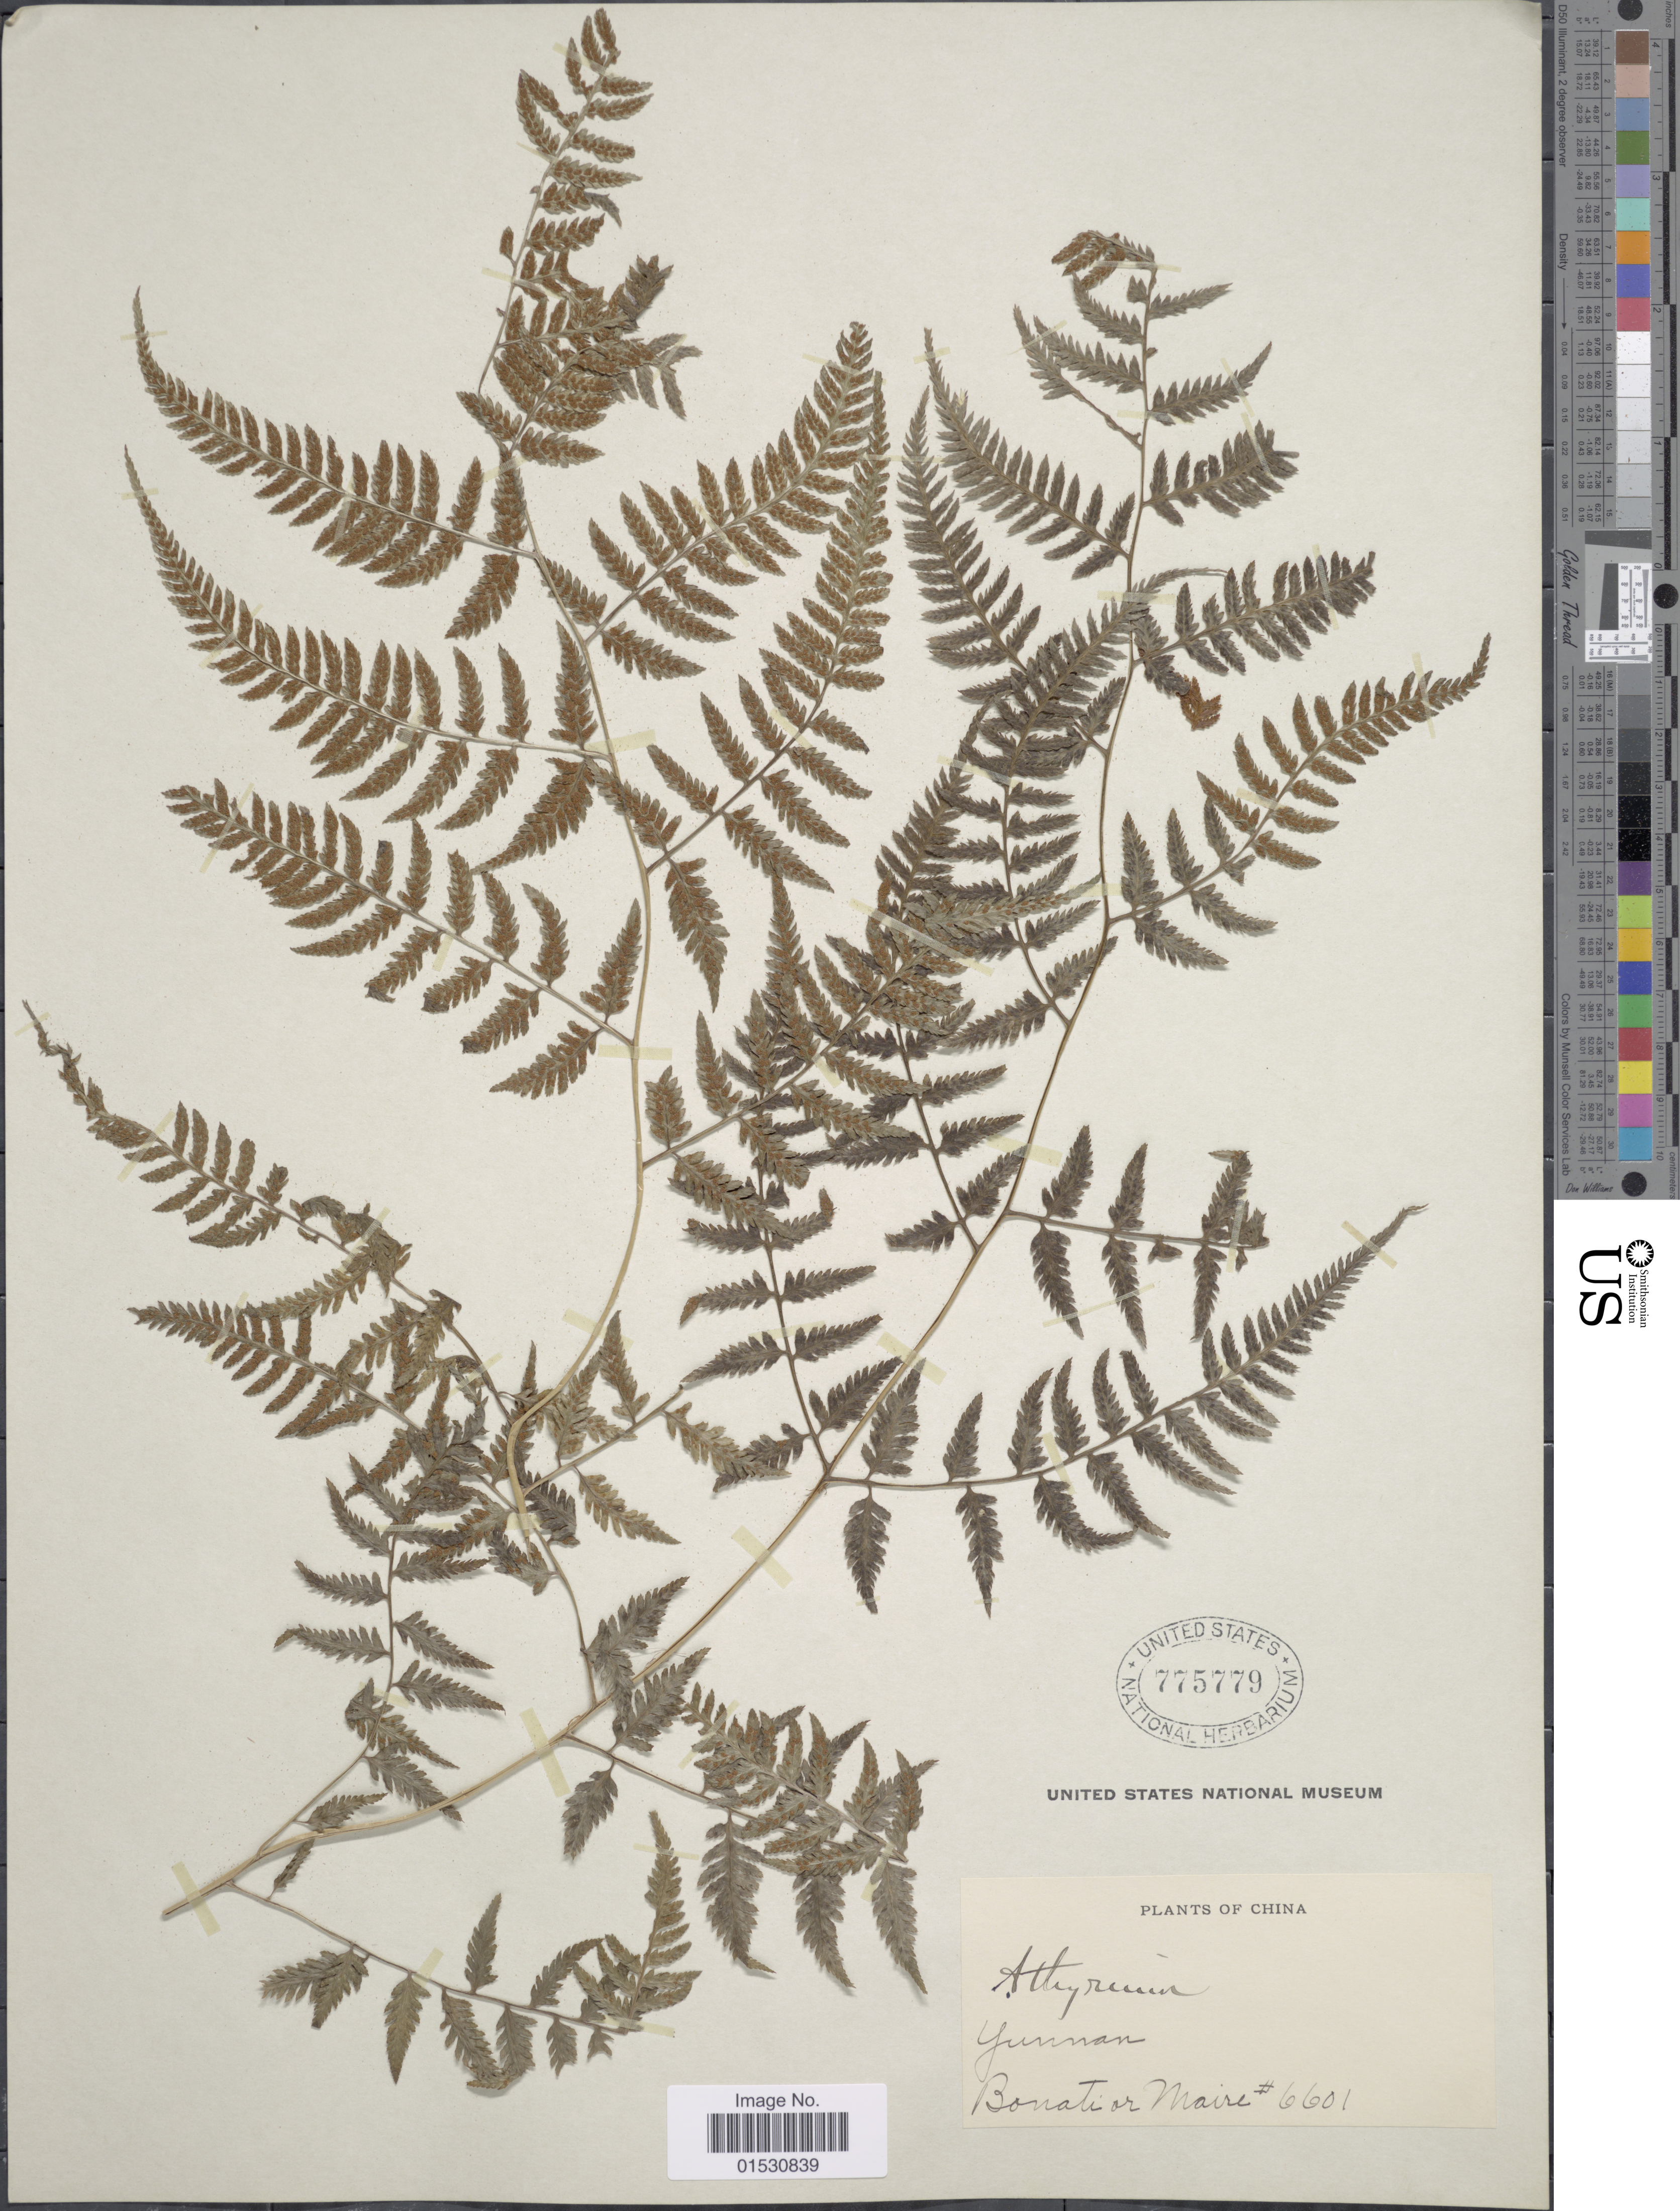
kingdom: Plantae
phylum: Tracheophyta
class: Polypodiopsida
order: Polypodiales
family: Athyriaceae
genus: Athyrium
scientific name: Athyrium nipponicum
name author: (Mett.) Hance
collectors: B. Maire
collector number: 6601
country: China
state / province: Yunnan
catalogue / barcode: US 775779